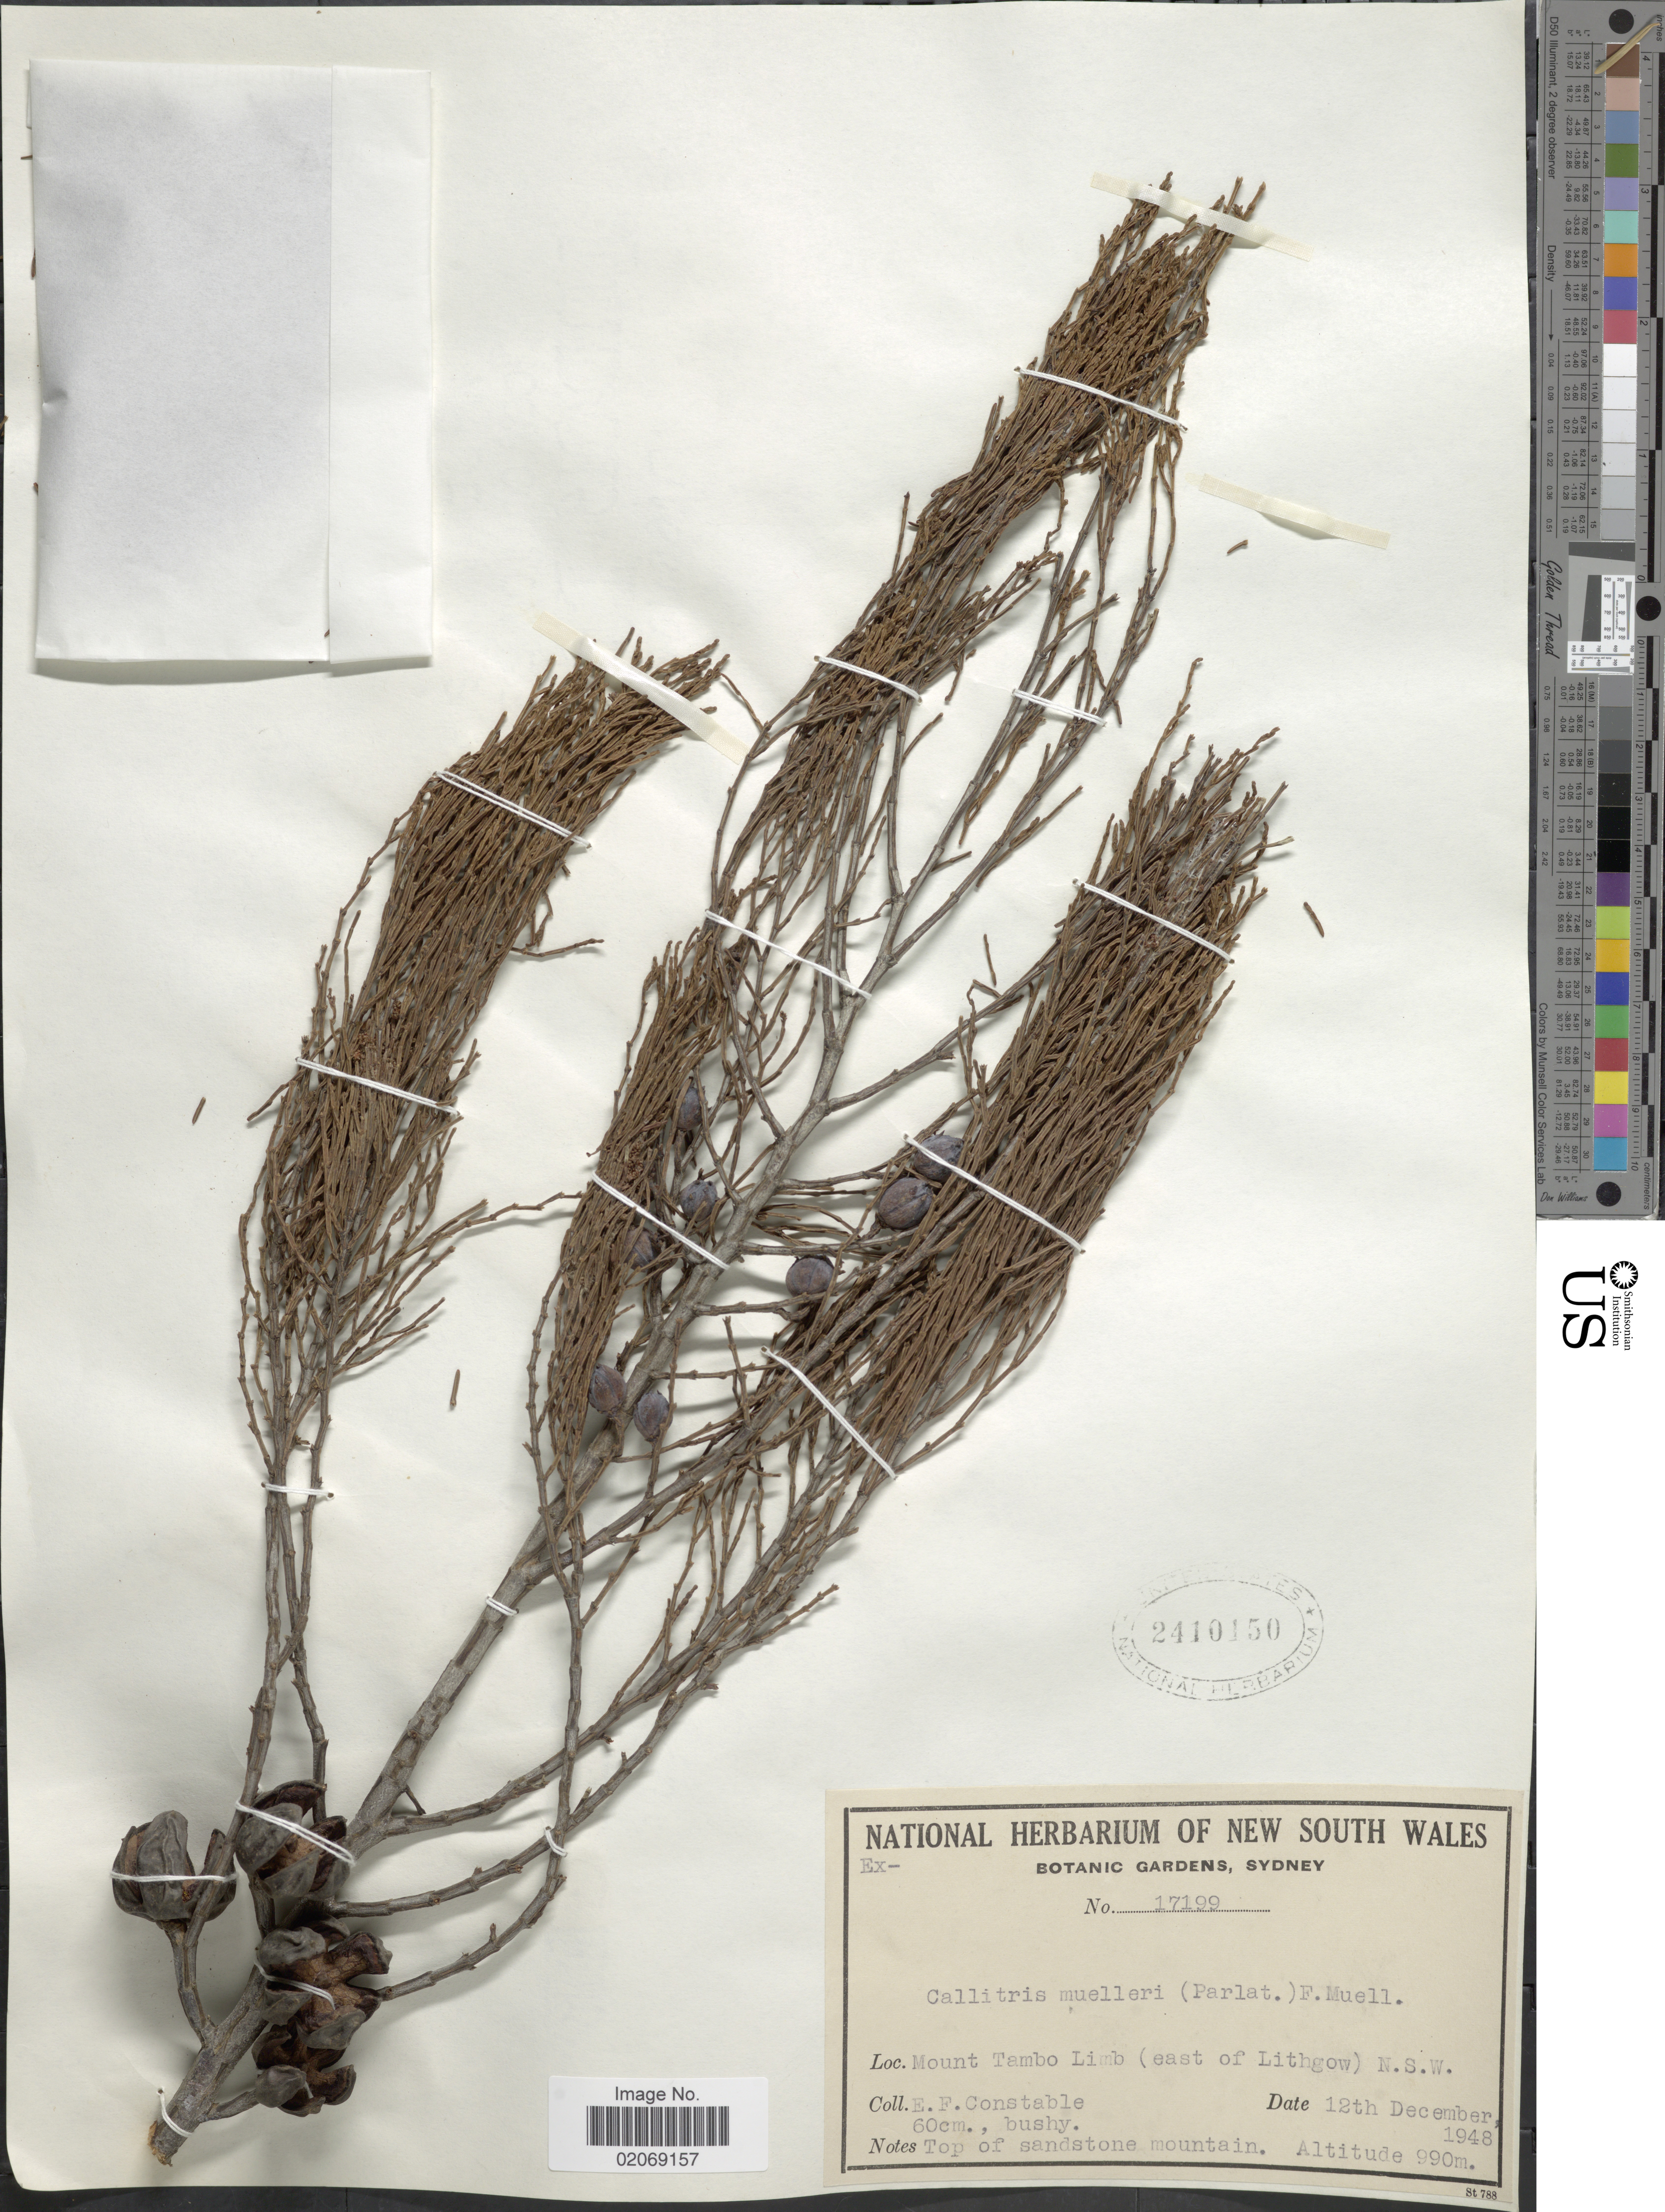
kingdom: Plantae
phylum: Tracheophyta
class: Pinopsida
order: Pinales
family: Cupressaceae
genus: Callitris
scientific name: Callitris muelleri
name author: Benth. & Hook. f. ex F. Muell.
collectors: E. F. Constable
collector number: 17199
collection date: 1948-12-12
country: Australia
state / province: New South Wales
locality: Mount Tambo Limb ( east of Lithgow)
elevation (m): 990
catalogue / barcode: US 2410150